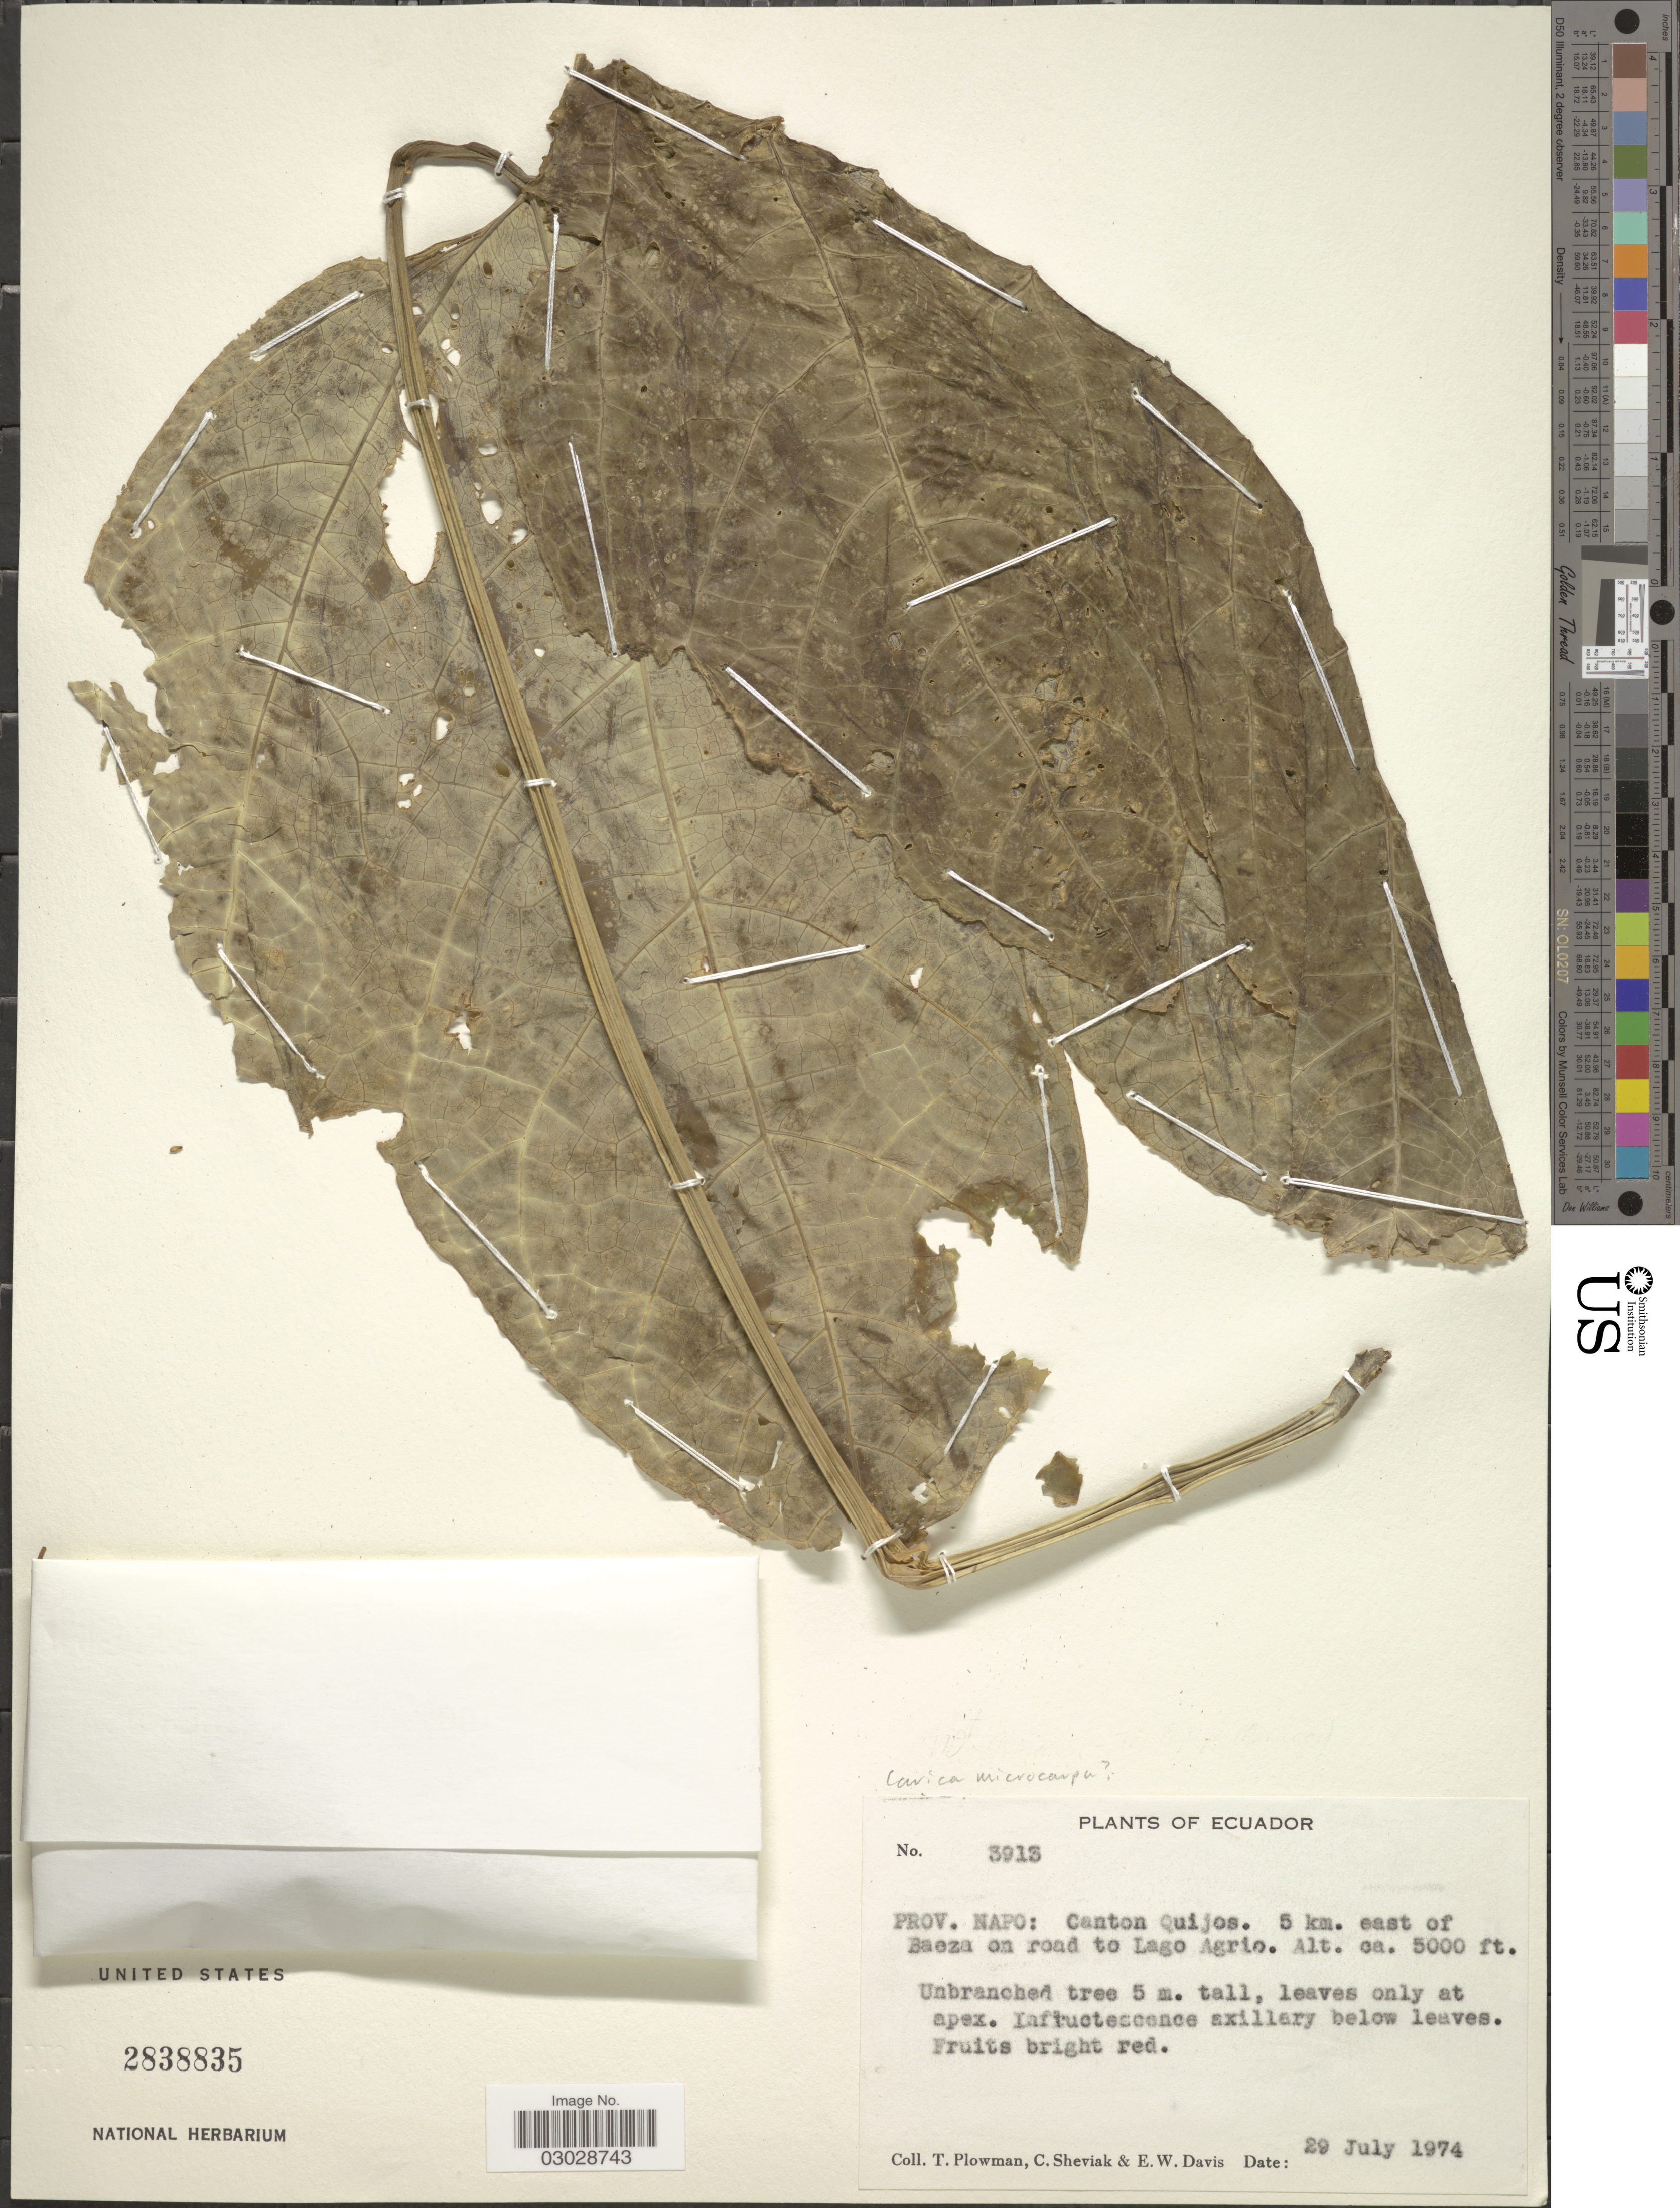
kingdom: Plantae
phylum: Tracheophyta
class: Magnoliopsida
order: Brassicales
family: Caricaceae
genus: Carica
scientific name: Carica sp.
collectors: T. Plowman, C. J. Sheviak & E. W. Davis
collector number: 3913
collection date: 1974-07-29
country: Ecuador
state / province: Napo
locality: Canton Quijos. 5 km. east of Baeza on road to Lago Agrio.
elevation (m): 1524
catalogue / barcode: US 2838835